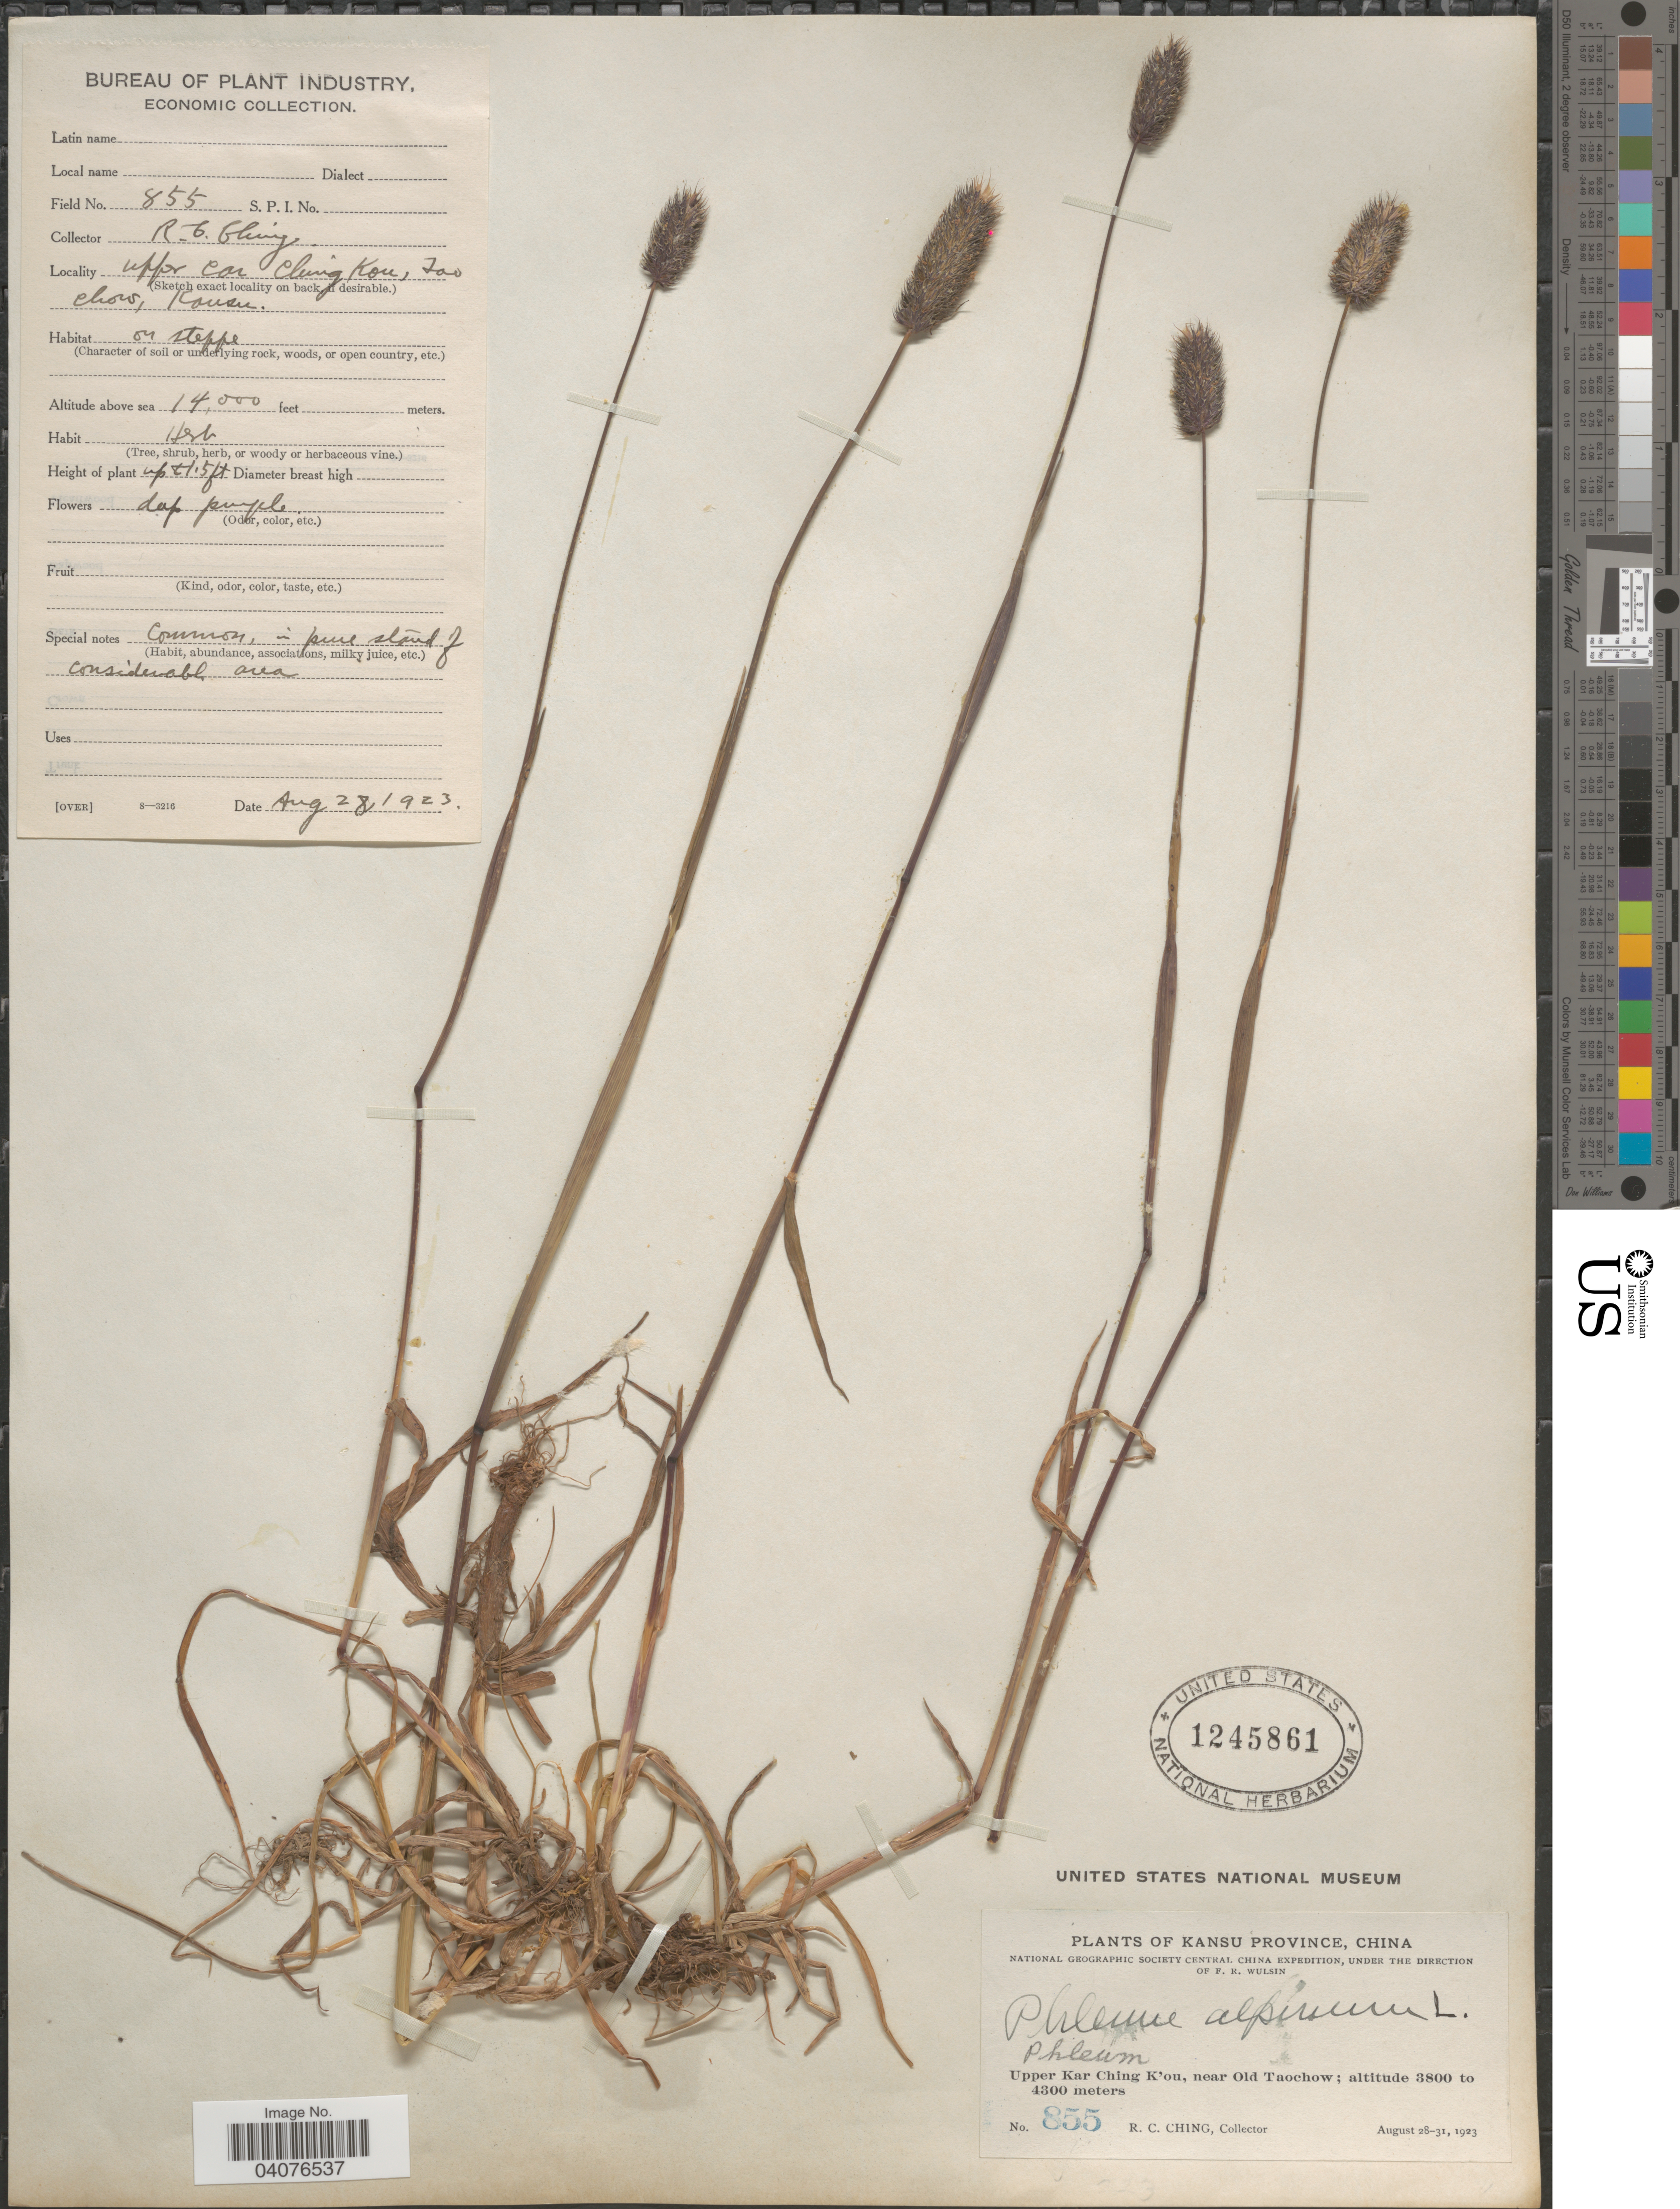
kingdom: Plantae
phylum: Tracheophyta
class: Liliopsida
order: Poales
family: Poaceae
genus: Phleum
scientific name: Phleum alpinum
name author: L.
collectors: R. C. Ching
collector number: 855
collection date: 1923-08-28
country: China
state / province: Gansu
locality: Kansu Province. National Geographic Society Central China Expedition. Upper Kar Ching K'ou, near Old Taochow.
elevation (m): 4267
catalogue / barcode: US 1245861